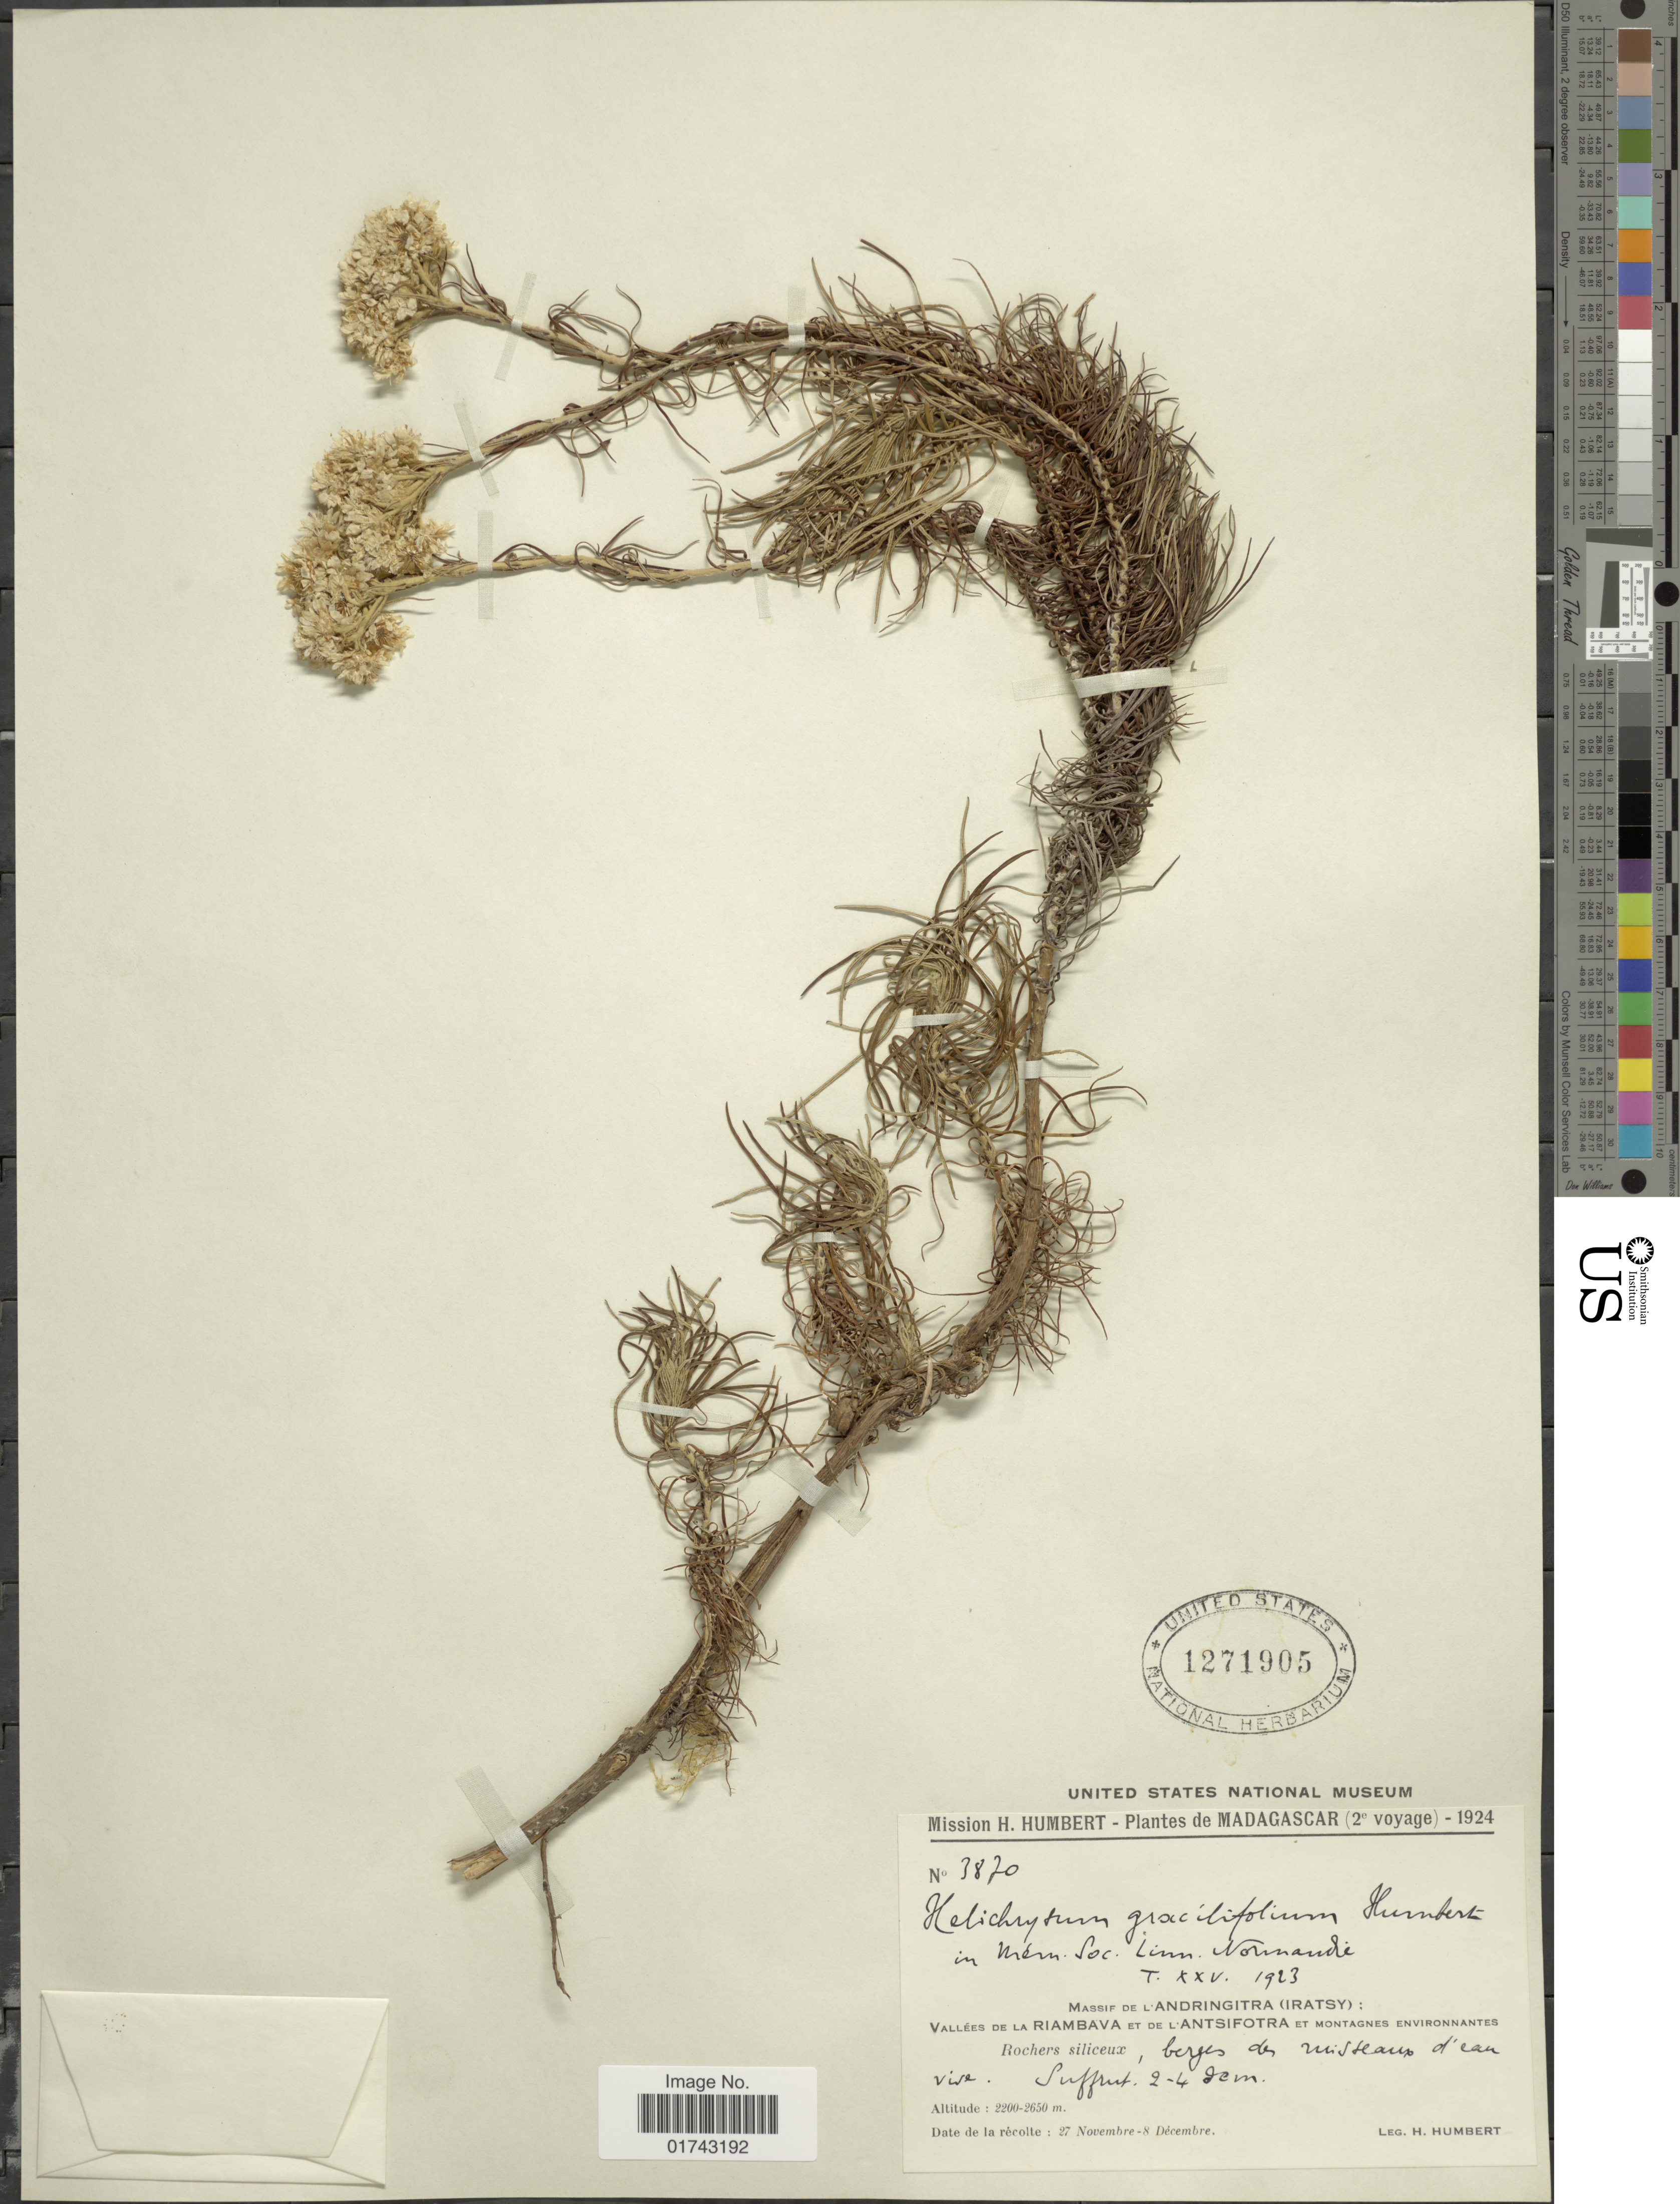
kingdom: Plantae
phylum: Tracheophyta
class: Magnoliopsida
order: Asterales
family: Asteraceae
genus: Helichrysum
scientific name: Helichrysum gracilifolium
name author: Humbert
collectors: H. Humbert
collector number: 3870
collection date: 1924-11-27/1924-12-08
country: Madagascar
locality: Massif de l' Andringitra (Iratsy): Vallees de La Riambava et de l' Antsifotra et Montagnes Environnantes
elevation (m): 2200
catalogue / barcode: US 1271905